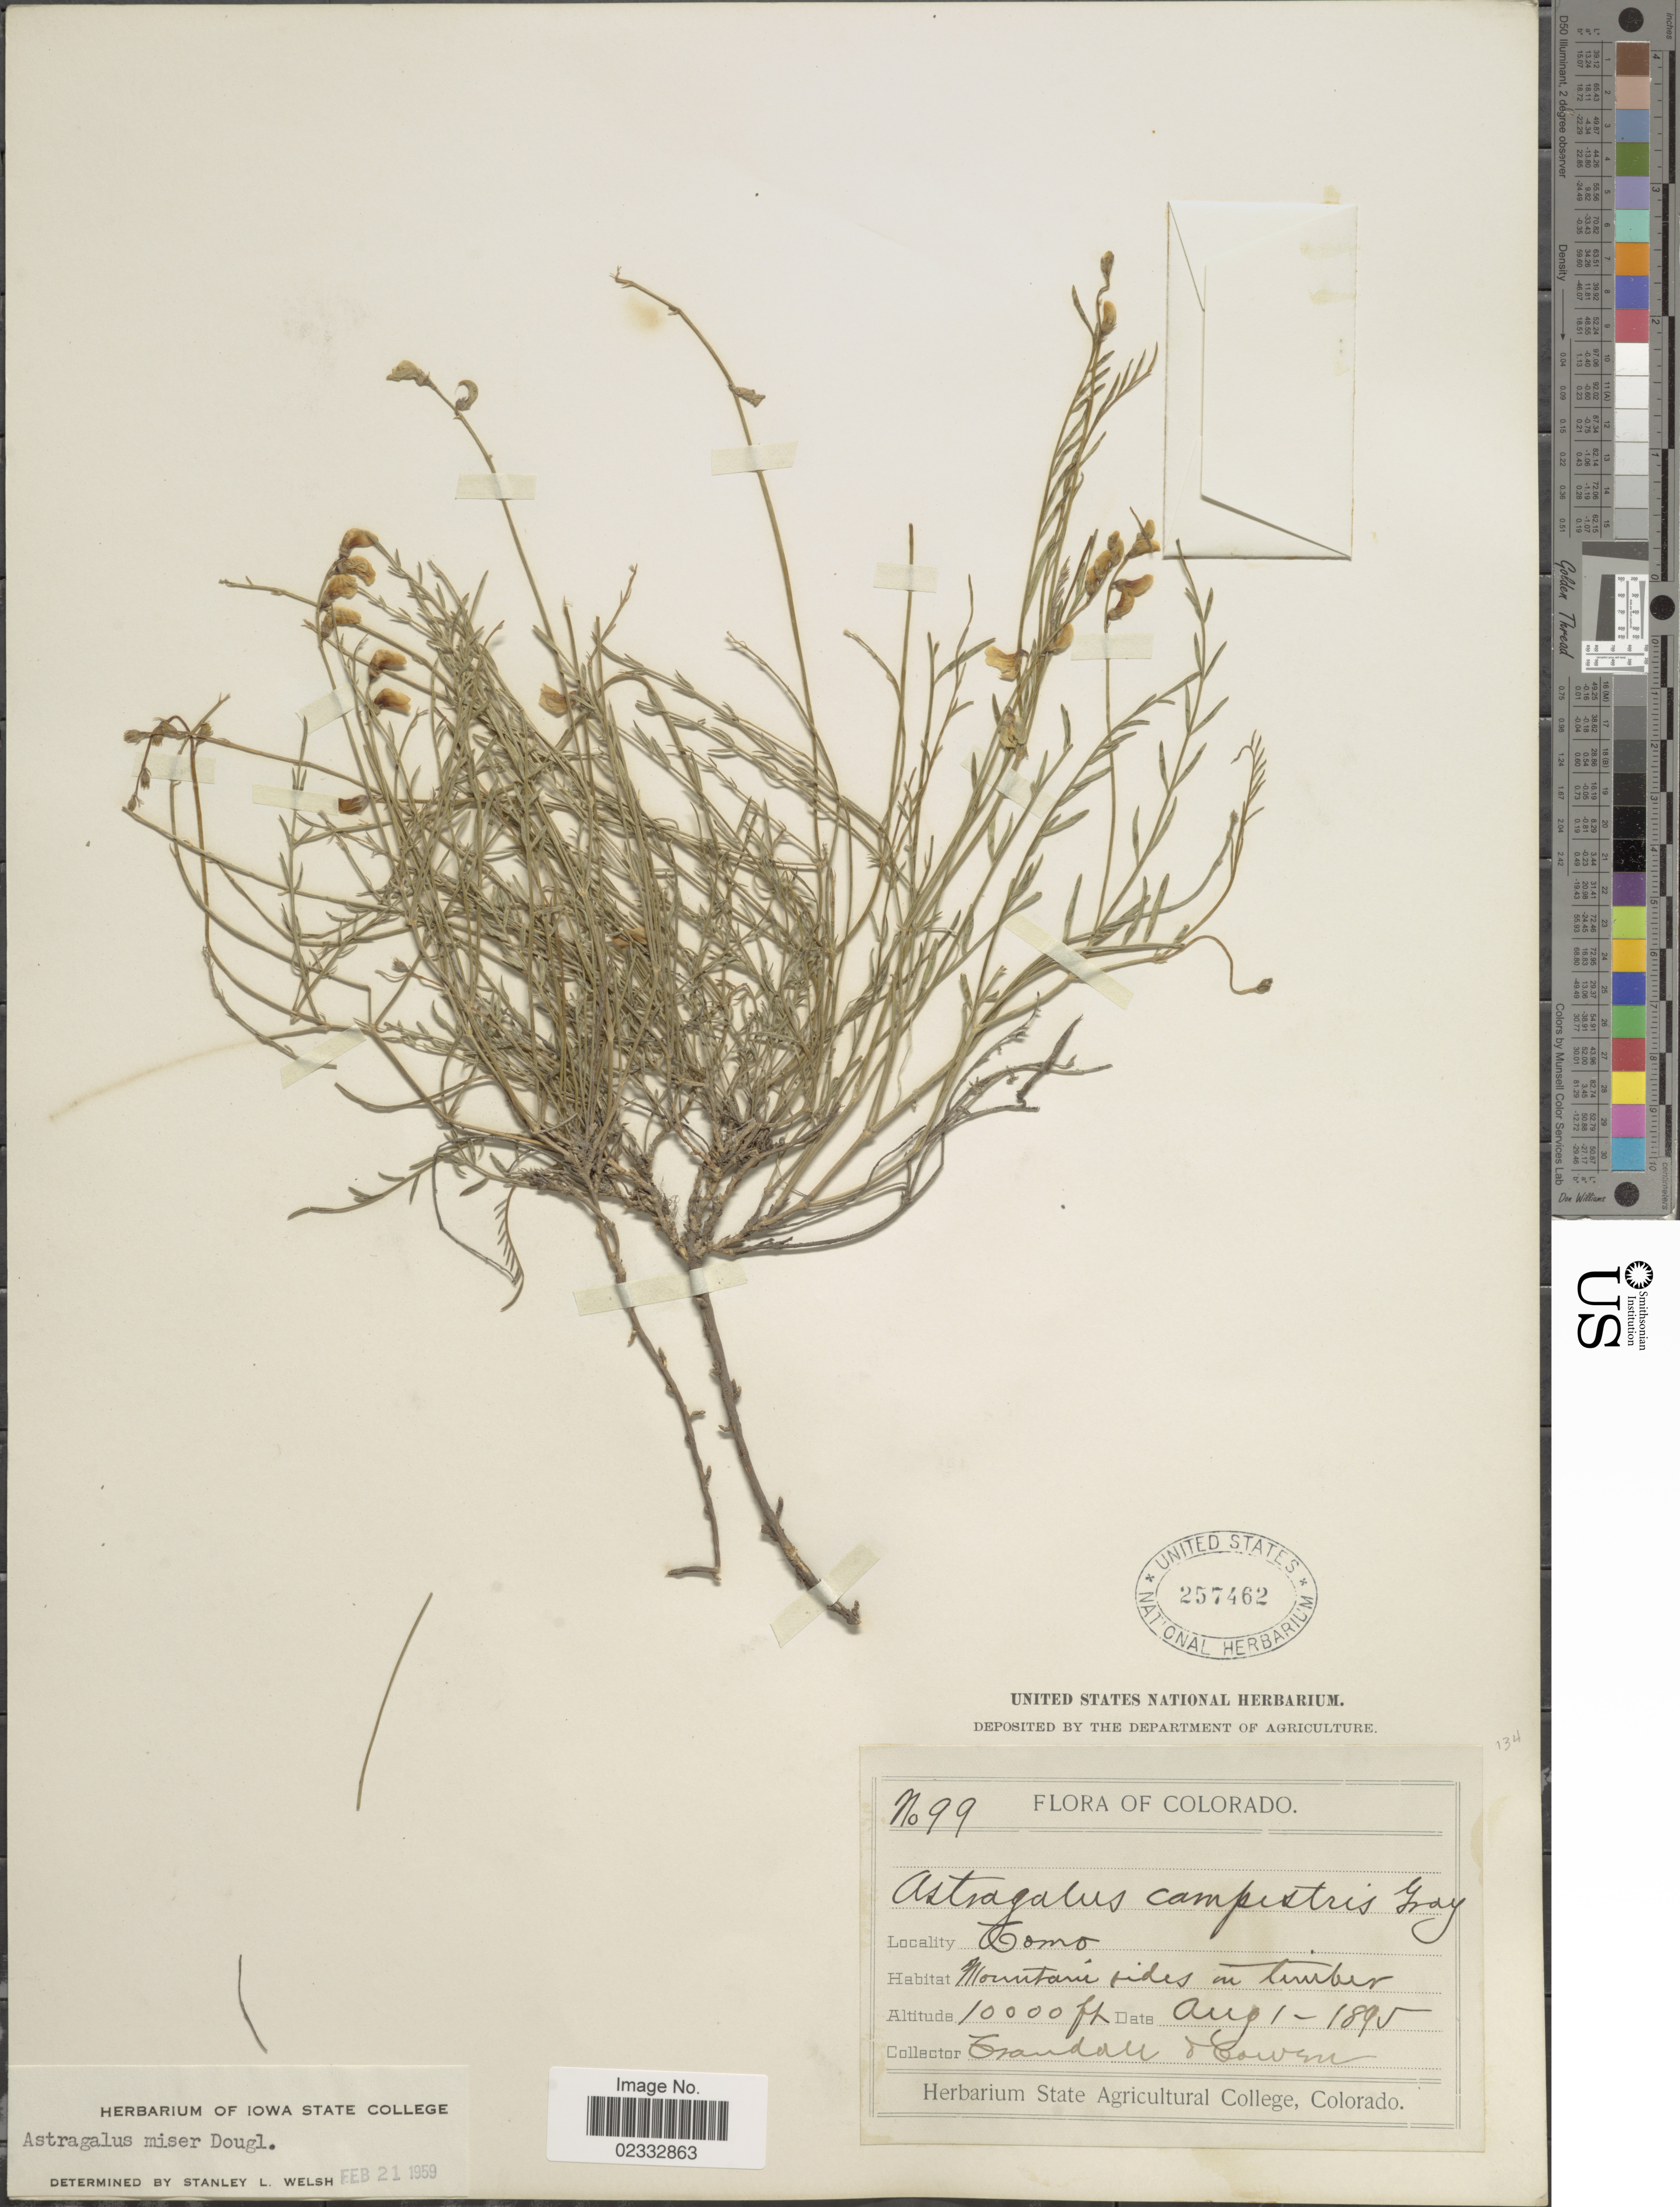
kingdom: Plantae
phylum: Tracheophyta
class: Magnoliopsida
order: Fabales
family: Fabaceae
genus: Astragalus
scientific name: Astragalus miser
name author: Douglas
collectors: -. Crandall & -. Cowen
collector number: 99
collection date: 1895-08-01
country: United States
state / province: Colorado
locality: Como, mountain rides on Timber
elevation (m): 3048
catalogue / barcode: US 257462